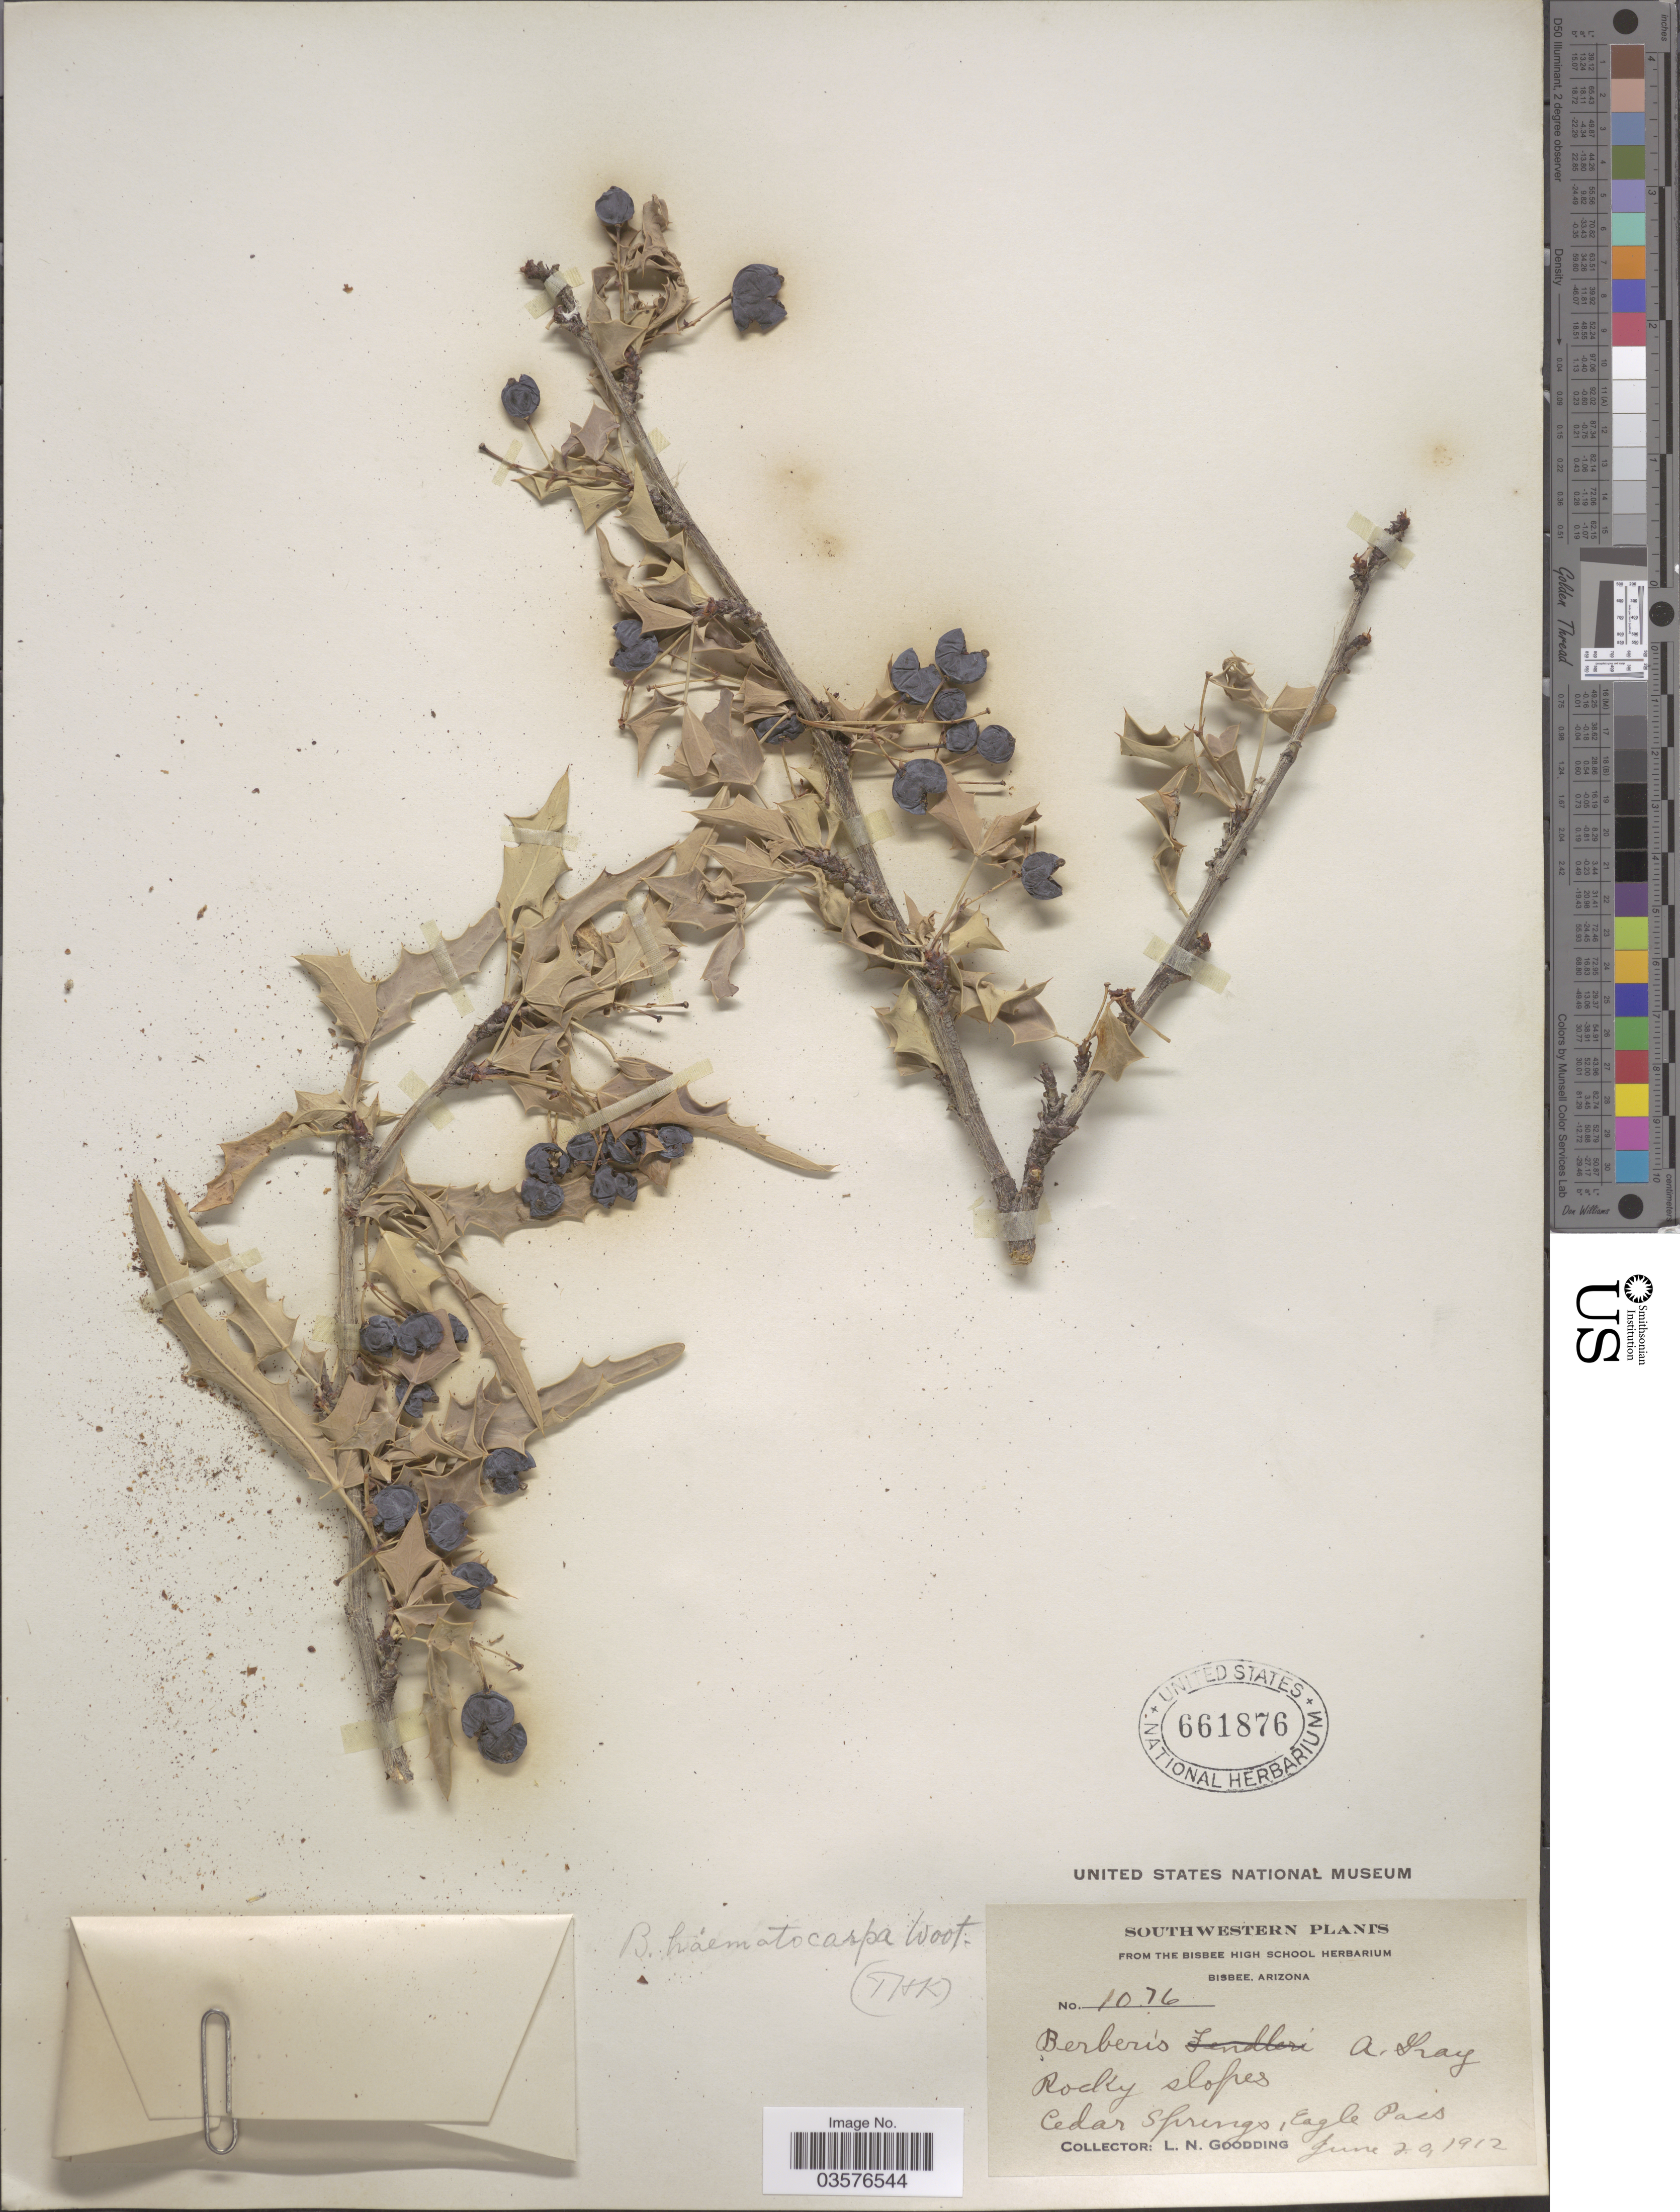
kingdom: Plantae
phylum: Tracheophyta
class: Magnoliopsida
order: Ranunculales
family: Berberidaceae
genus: Mahonia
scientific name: Mahonia haematocarpa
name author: (Wooton) Fedde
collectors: L. N. Goodding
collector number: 1076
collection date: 1912-06-20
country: United States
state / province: Arizona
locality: Southwestern. Cedar Springs, Eagle Pass.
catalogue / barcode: US 661876